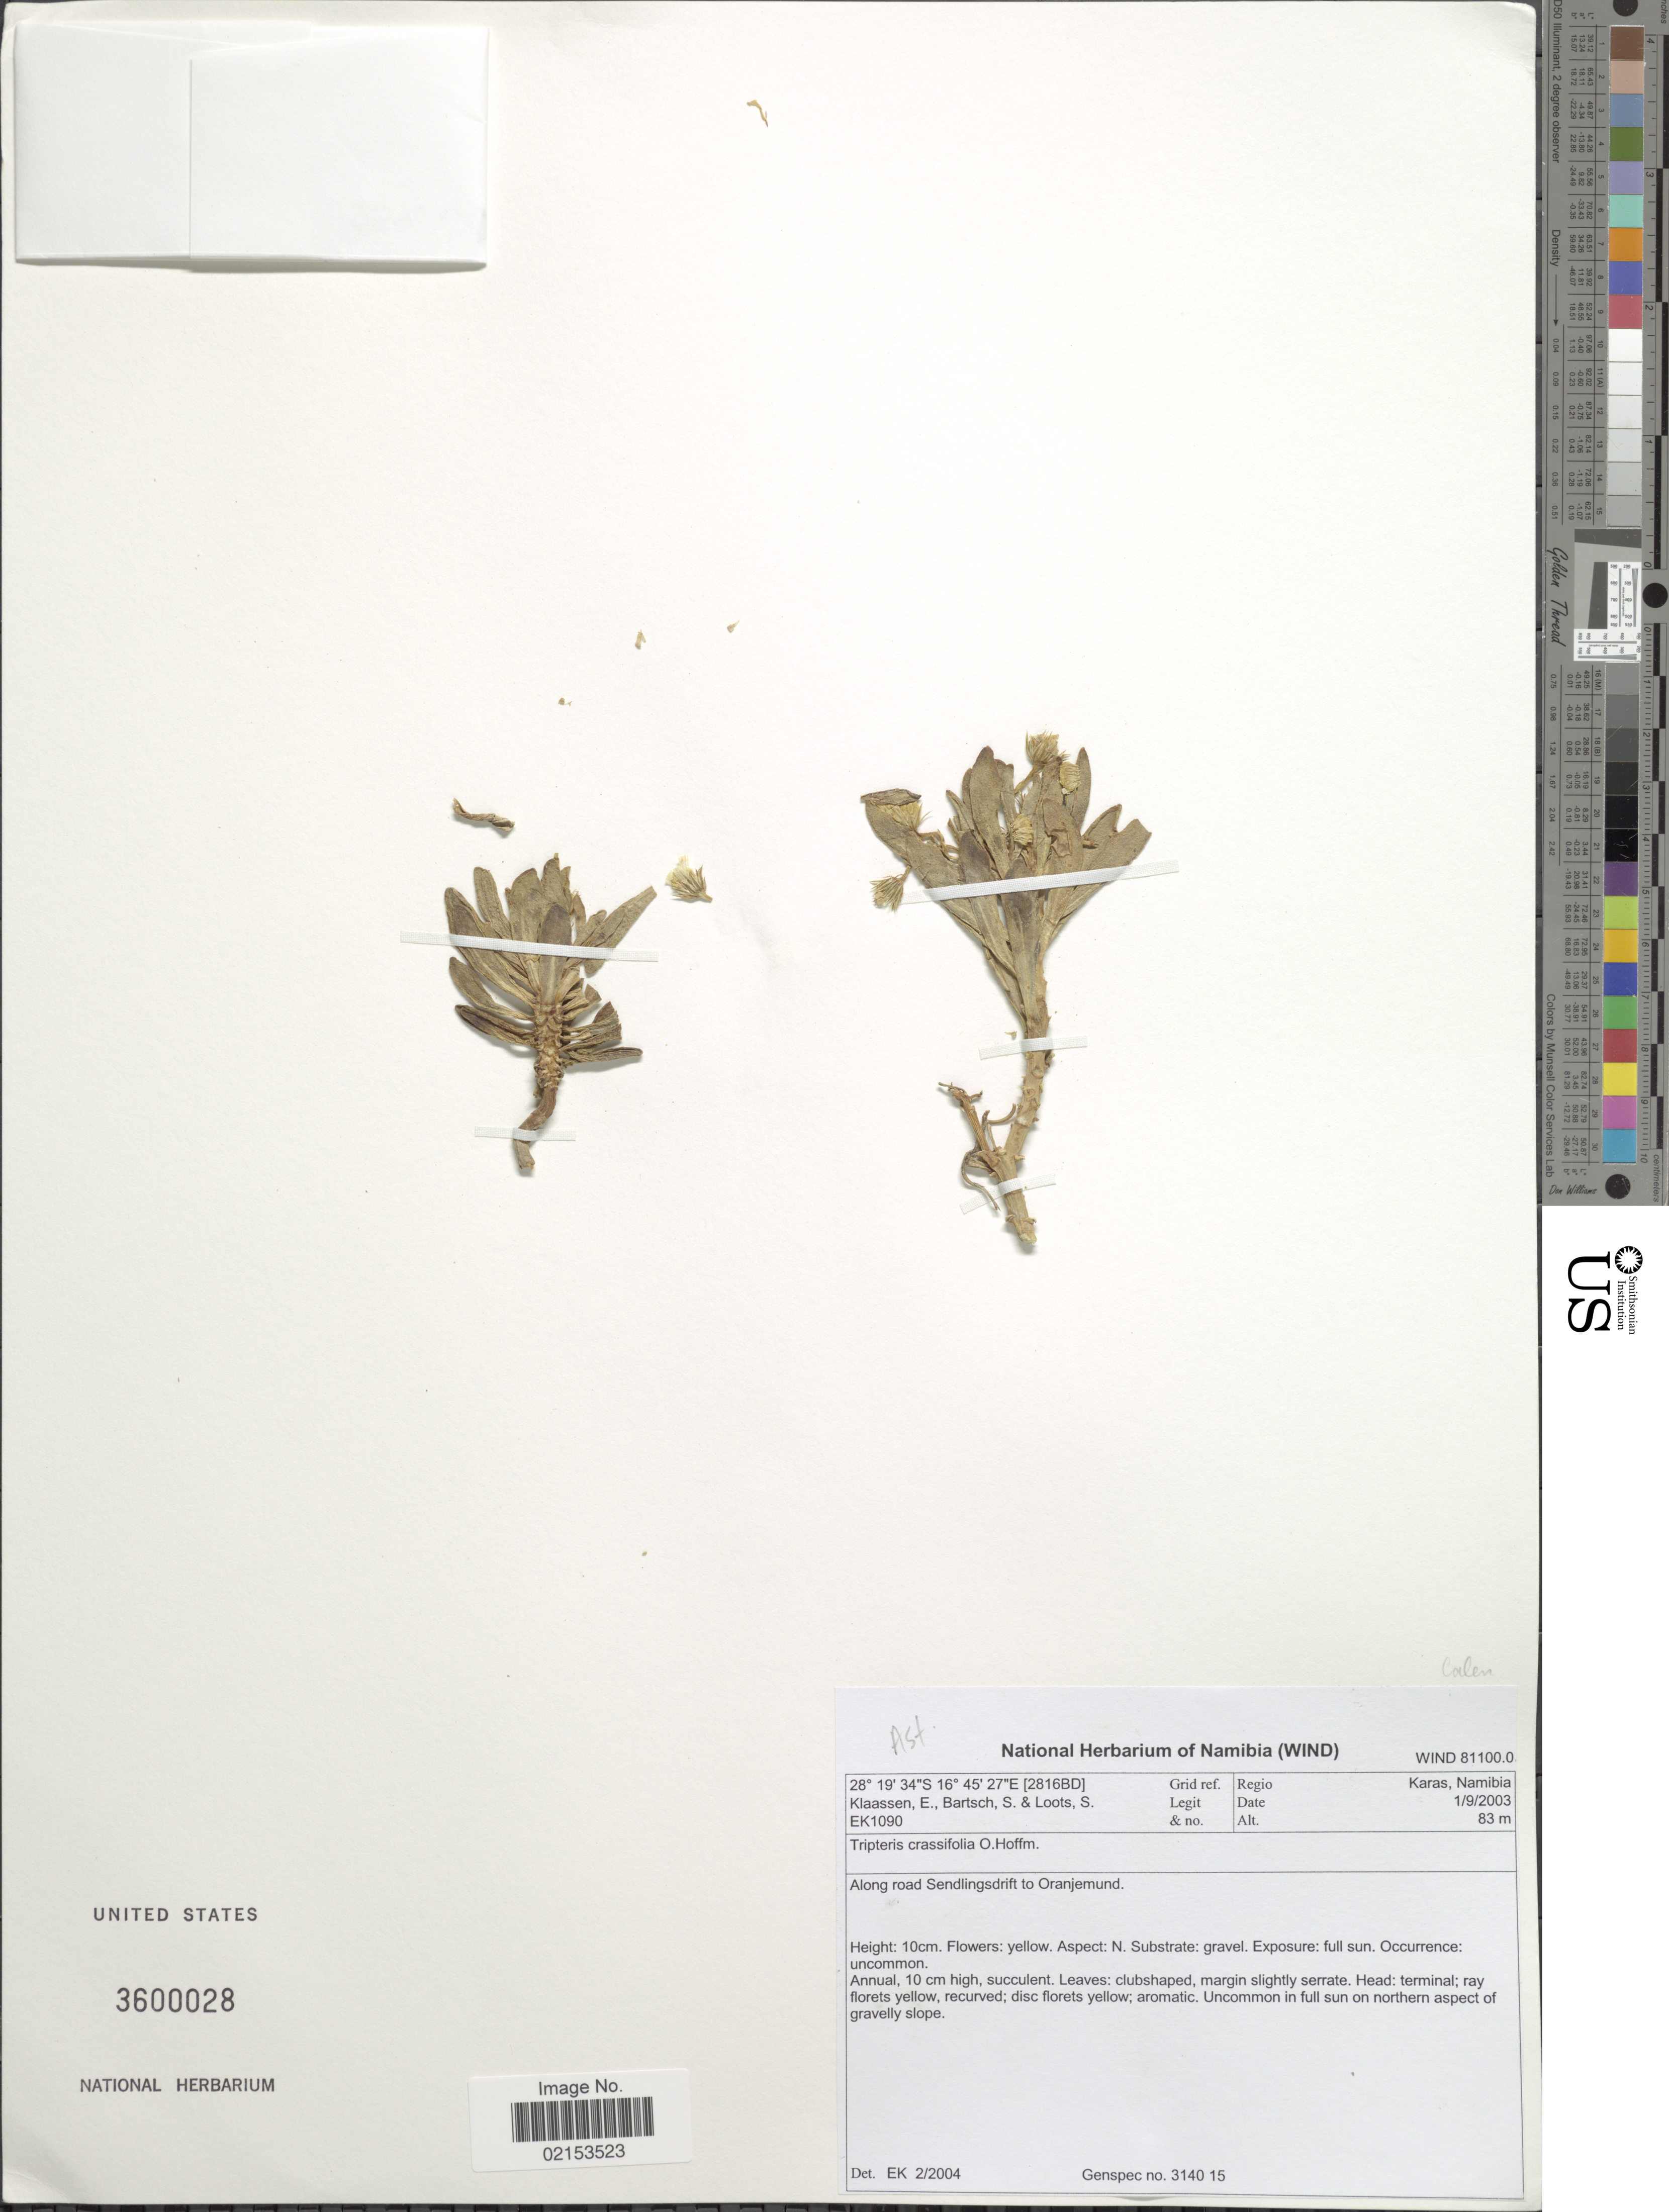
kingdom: Plantae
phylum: Tracheophyta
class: Magnoliopsida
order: Asterales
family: Asteraceae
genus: Tripteris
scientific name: Tripteris crassifolia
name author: O. Hoffm.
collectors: E. S. Klaassen, S. Bartsch & S. Loots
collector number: EK 1090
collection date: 2003-09-01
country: Namibia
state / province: Karas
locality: Along road Sendlingsdrift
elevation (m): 83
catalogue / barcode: US 3600028